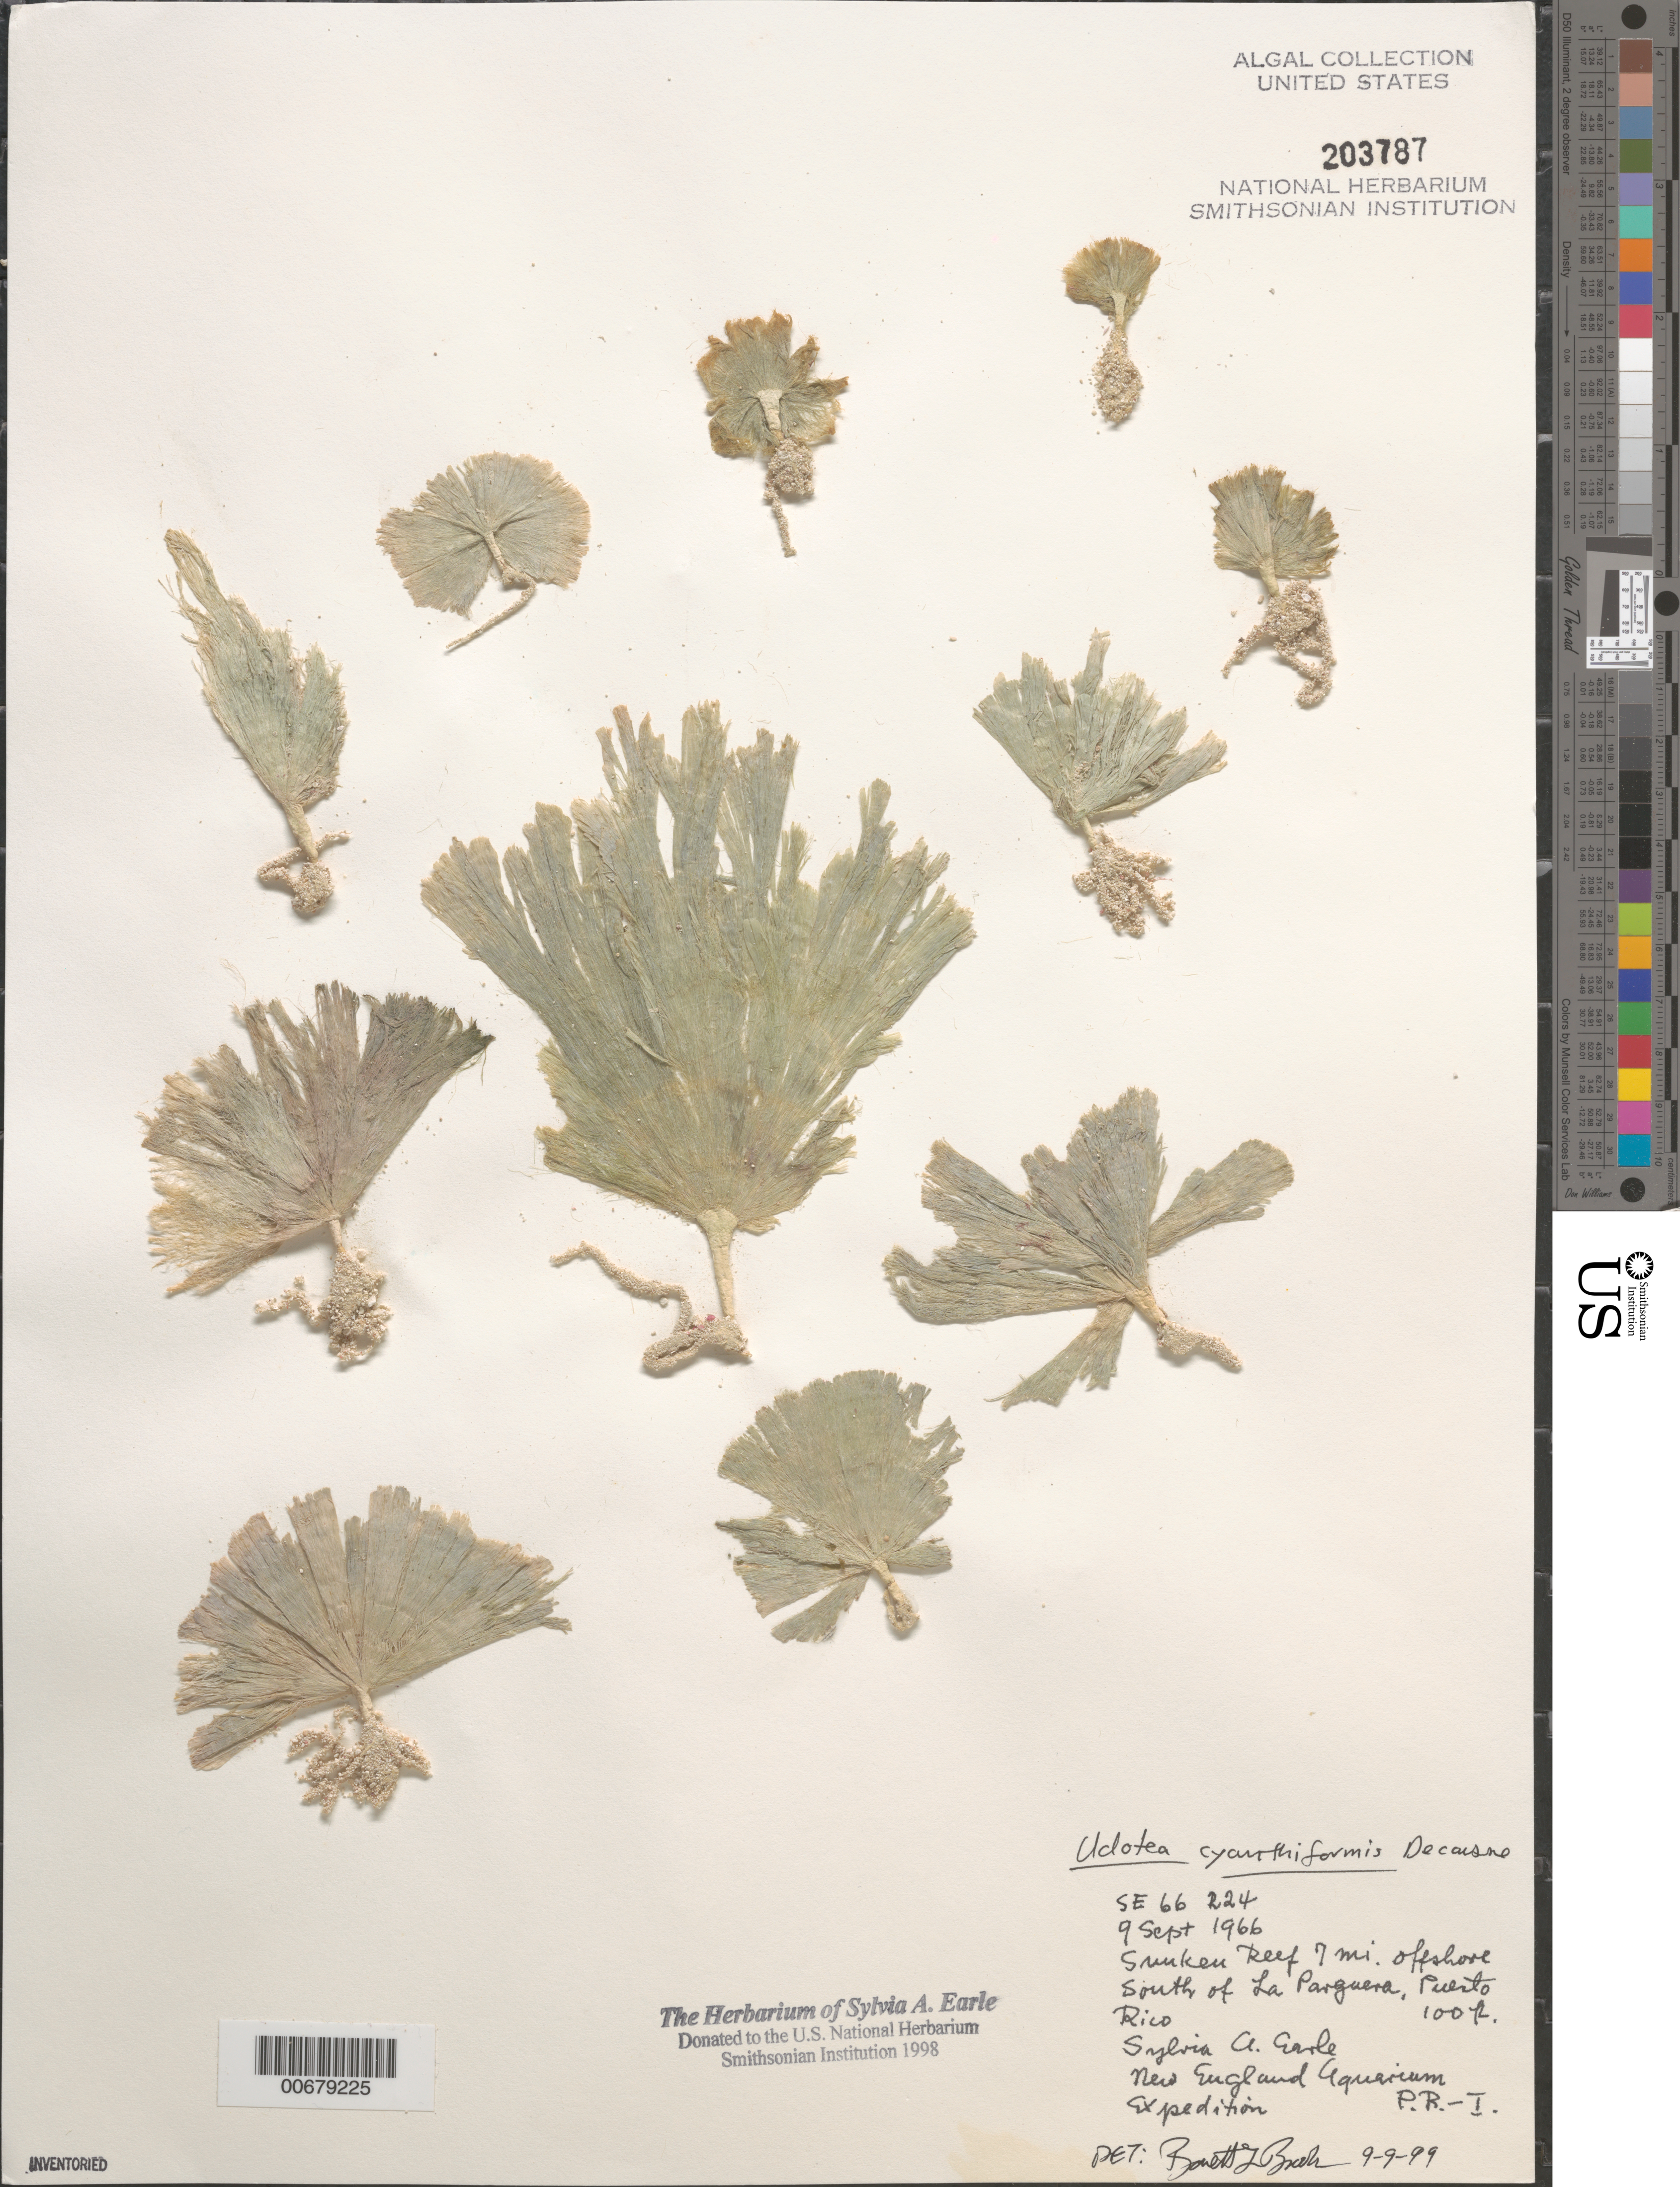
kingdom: Plantae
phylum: Chlorophyta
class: Ulvophyceae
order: Bryopsidales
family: Udoteaceae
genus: Udotea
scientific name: Udotea cyathiformis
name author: Decne.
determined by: Brooks, B. L., (BOT), Smithsonian Institution - National Museum of Natural History (UNITED STATES)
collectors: S. A. Earle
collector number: SE 66224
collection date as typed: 09 Sep 1966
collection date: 1966-09-09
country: Puerto Rico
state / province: Lajas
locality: Sunken reef, 7 miles off La Parguera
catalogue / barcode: US 203787